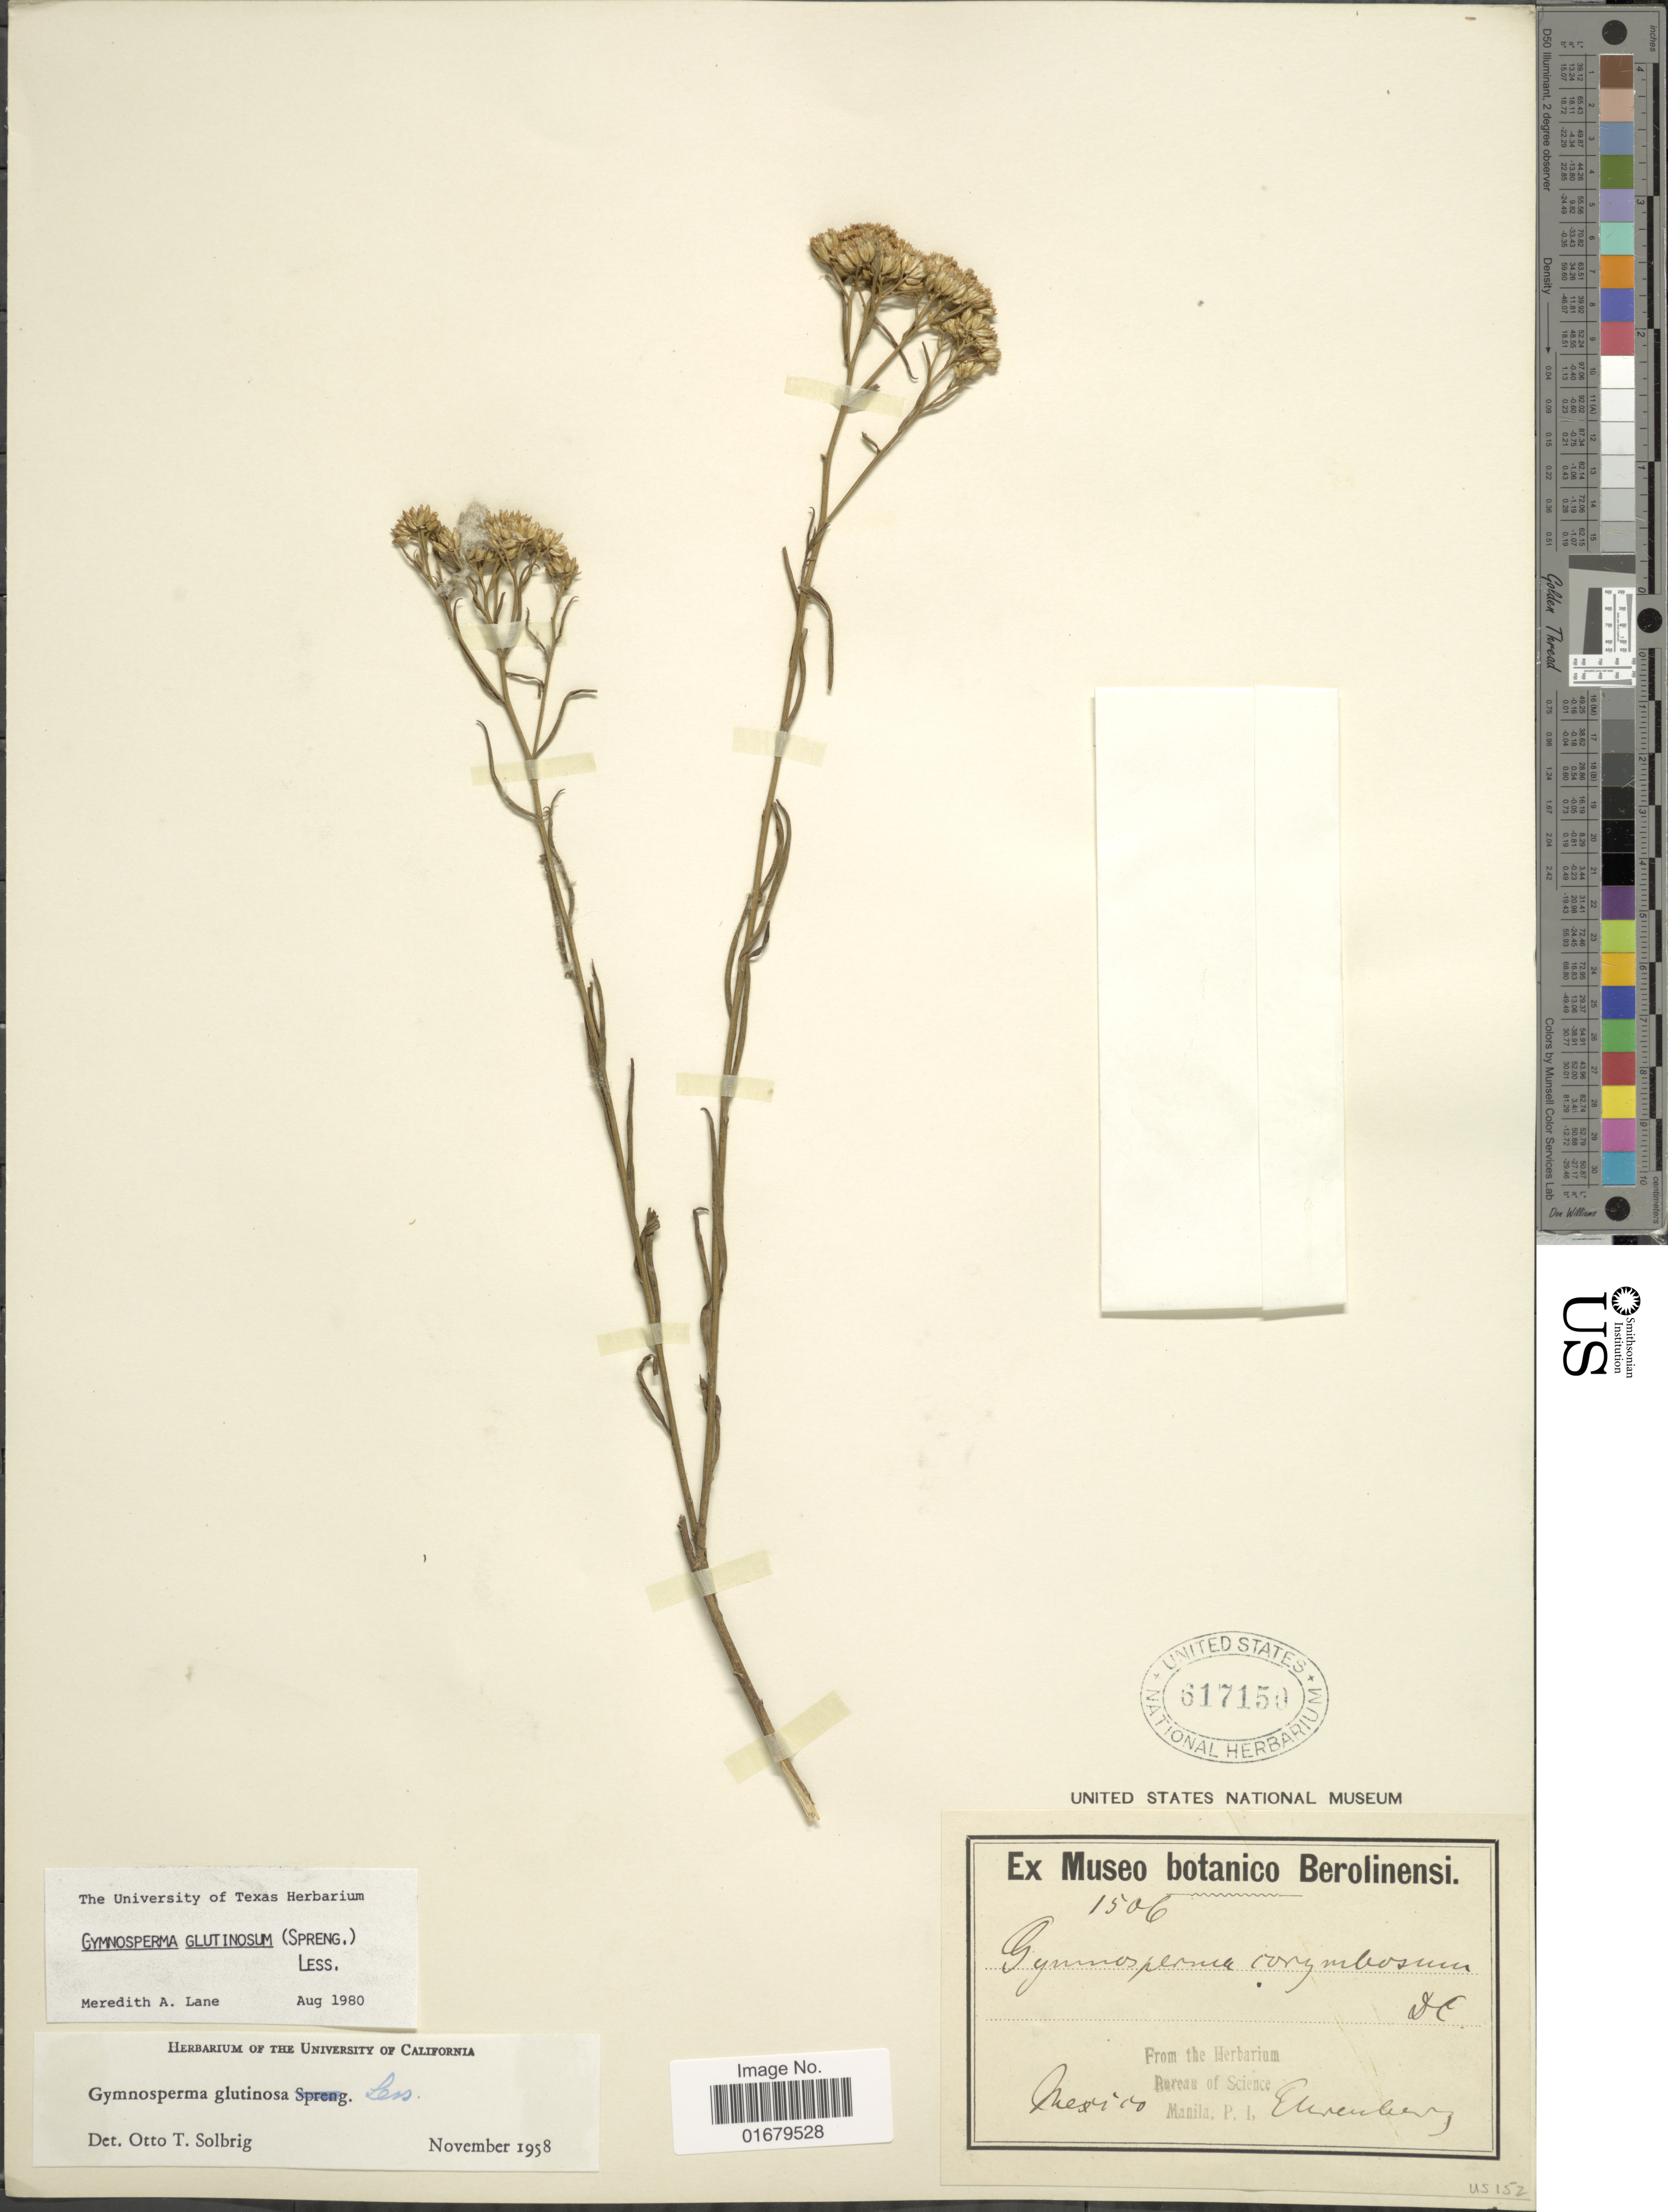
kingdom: Plantae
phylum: Tracheophyta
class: Magnoliopsida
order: Asterales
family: Asteraceae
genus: Gymnosperma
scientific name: Gymnosperma glutinosum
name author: (Spreng.) Less.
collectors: -. Ehrenberg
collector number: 1506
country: Mexico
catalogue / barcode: US 617150